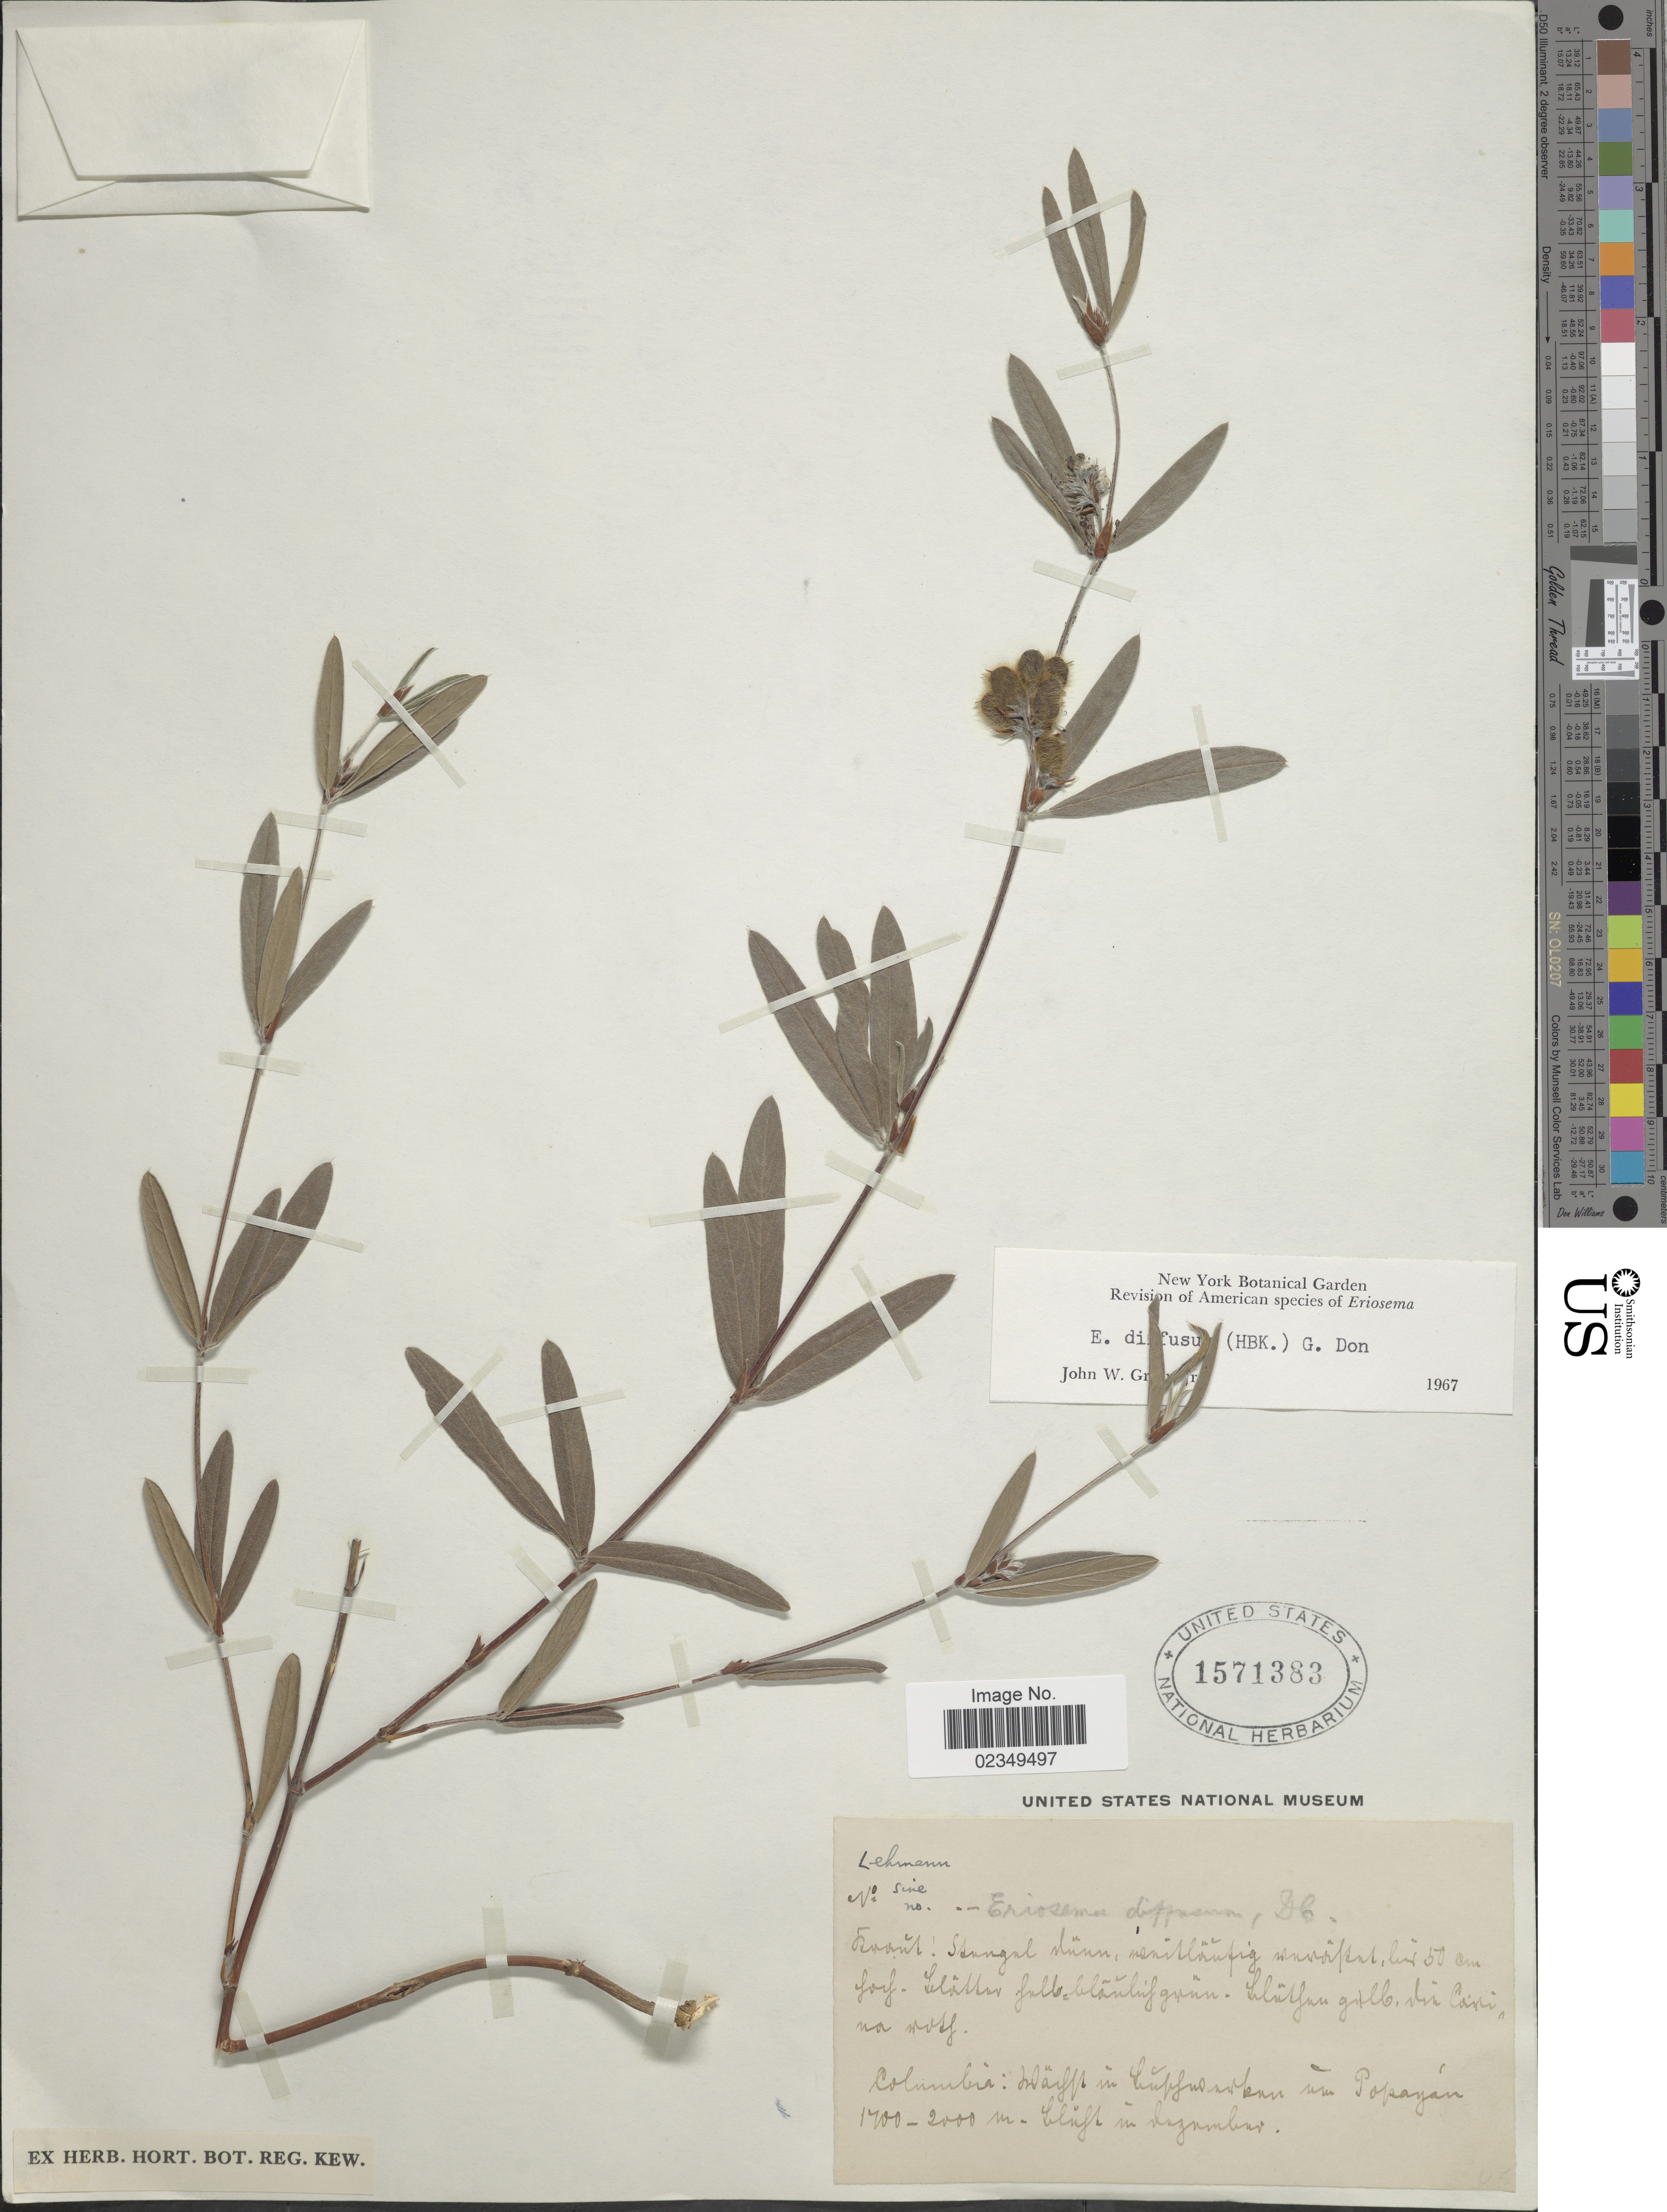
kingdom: Plantae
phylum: Tracheophyta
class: Magnoliopsida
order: Fabales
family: Fabaceae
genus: Eriosema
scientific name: Eriosema diffusum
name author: (Kunth) G. Don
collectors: -. Lehmann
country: Colombia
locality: Wafgt in Cupsuenarkan im Popayan bluft in sazumbar [interpreted]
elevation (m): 1700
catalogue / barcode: US 1571383